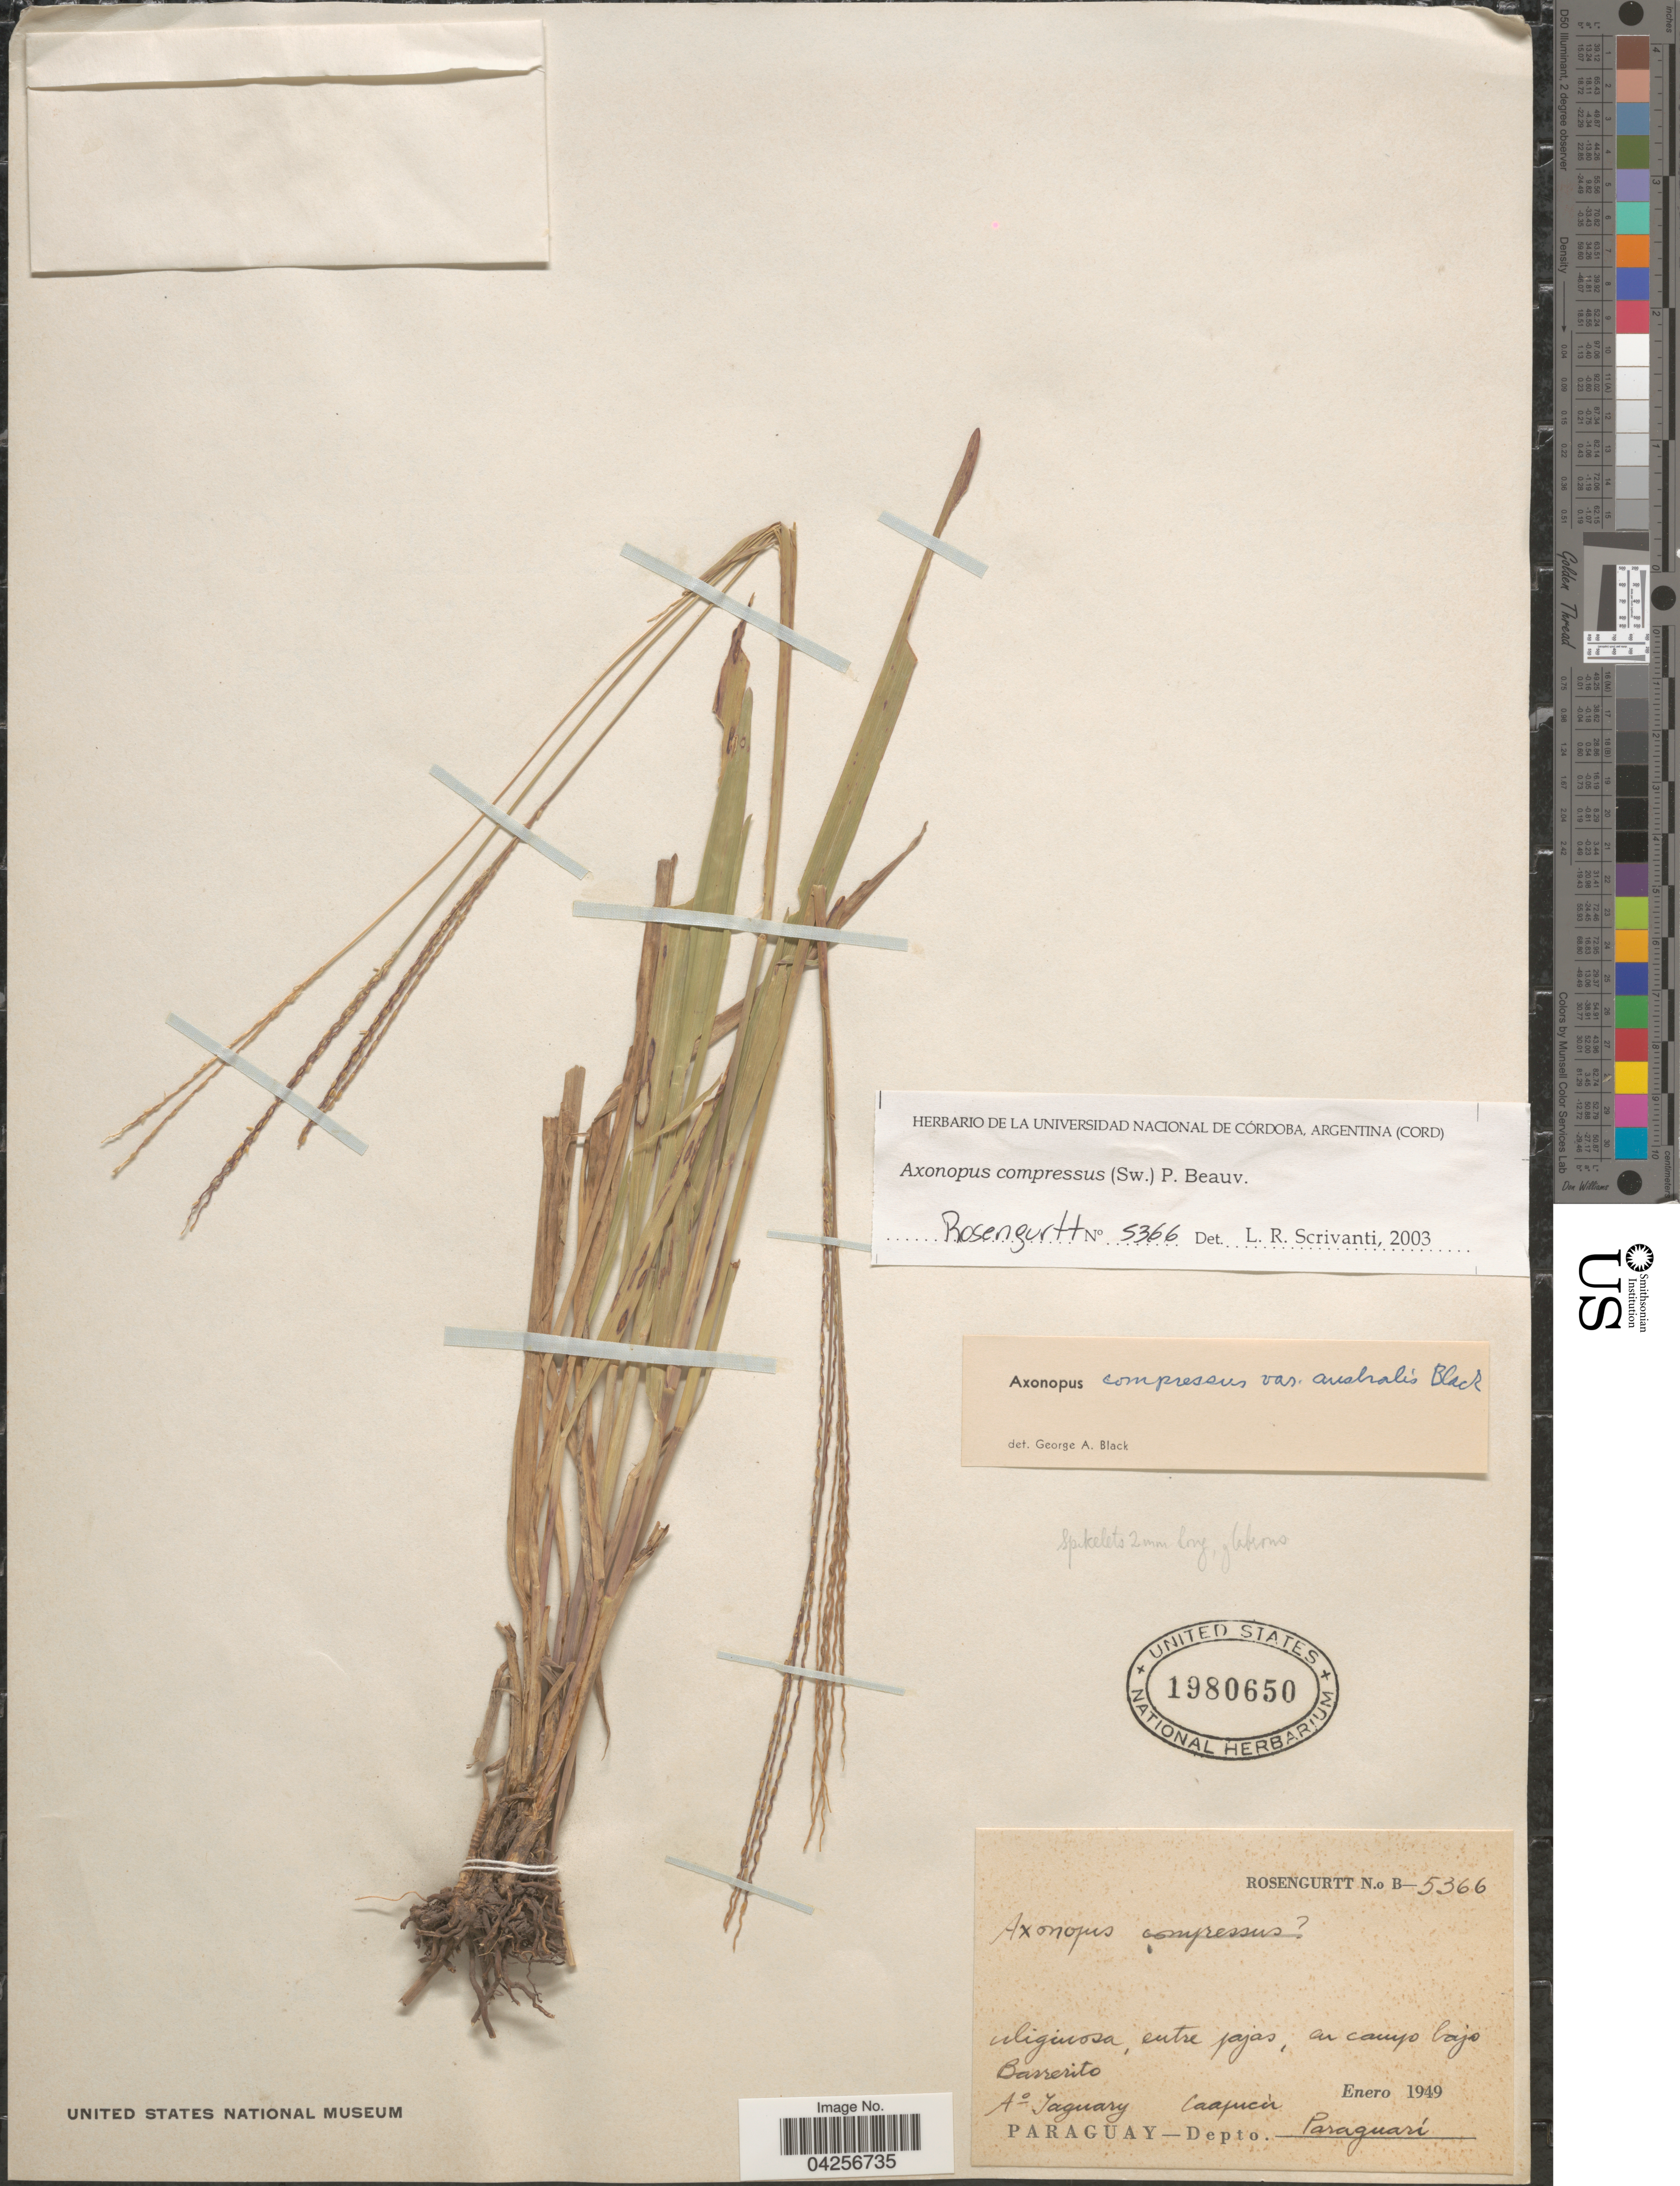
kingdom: Plantae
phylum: Tracheophyta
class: Liliopsida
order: Poales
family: Poaceae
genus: Axonopus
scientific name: Axonopus compressus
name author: (Sw.) P. Beauv.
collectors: Rosengurtt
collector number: B-5366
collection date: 1949-01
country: Paraguay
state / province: Paraguari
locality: Uliginosa, en campo bajo Barrerito. Ao Jaguary Caapucú. Depto. Paraguarí.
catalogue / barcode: US 1980650